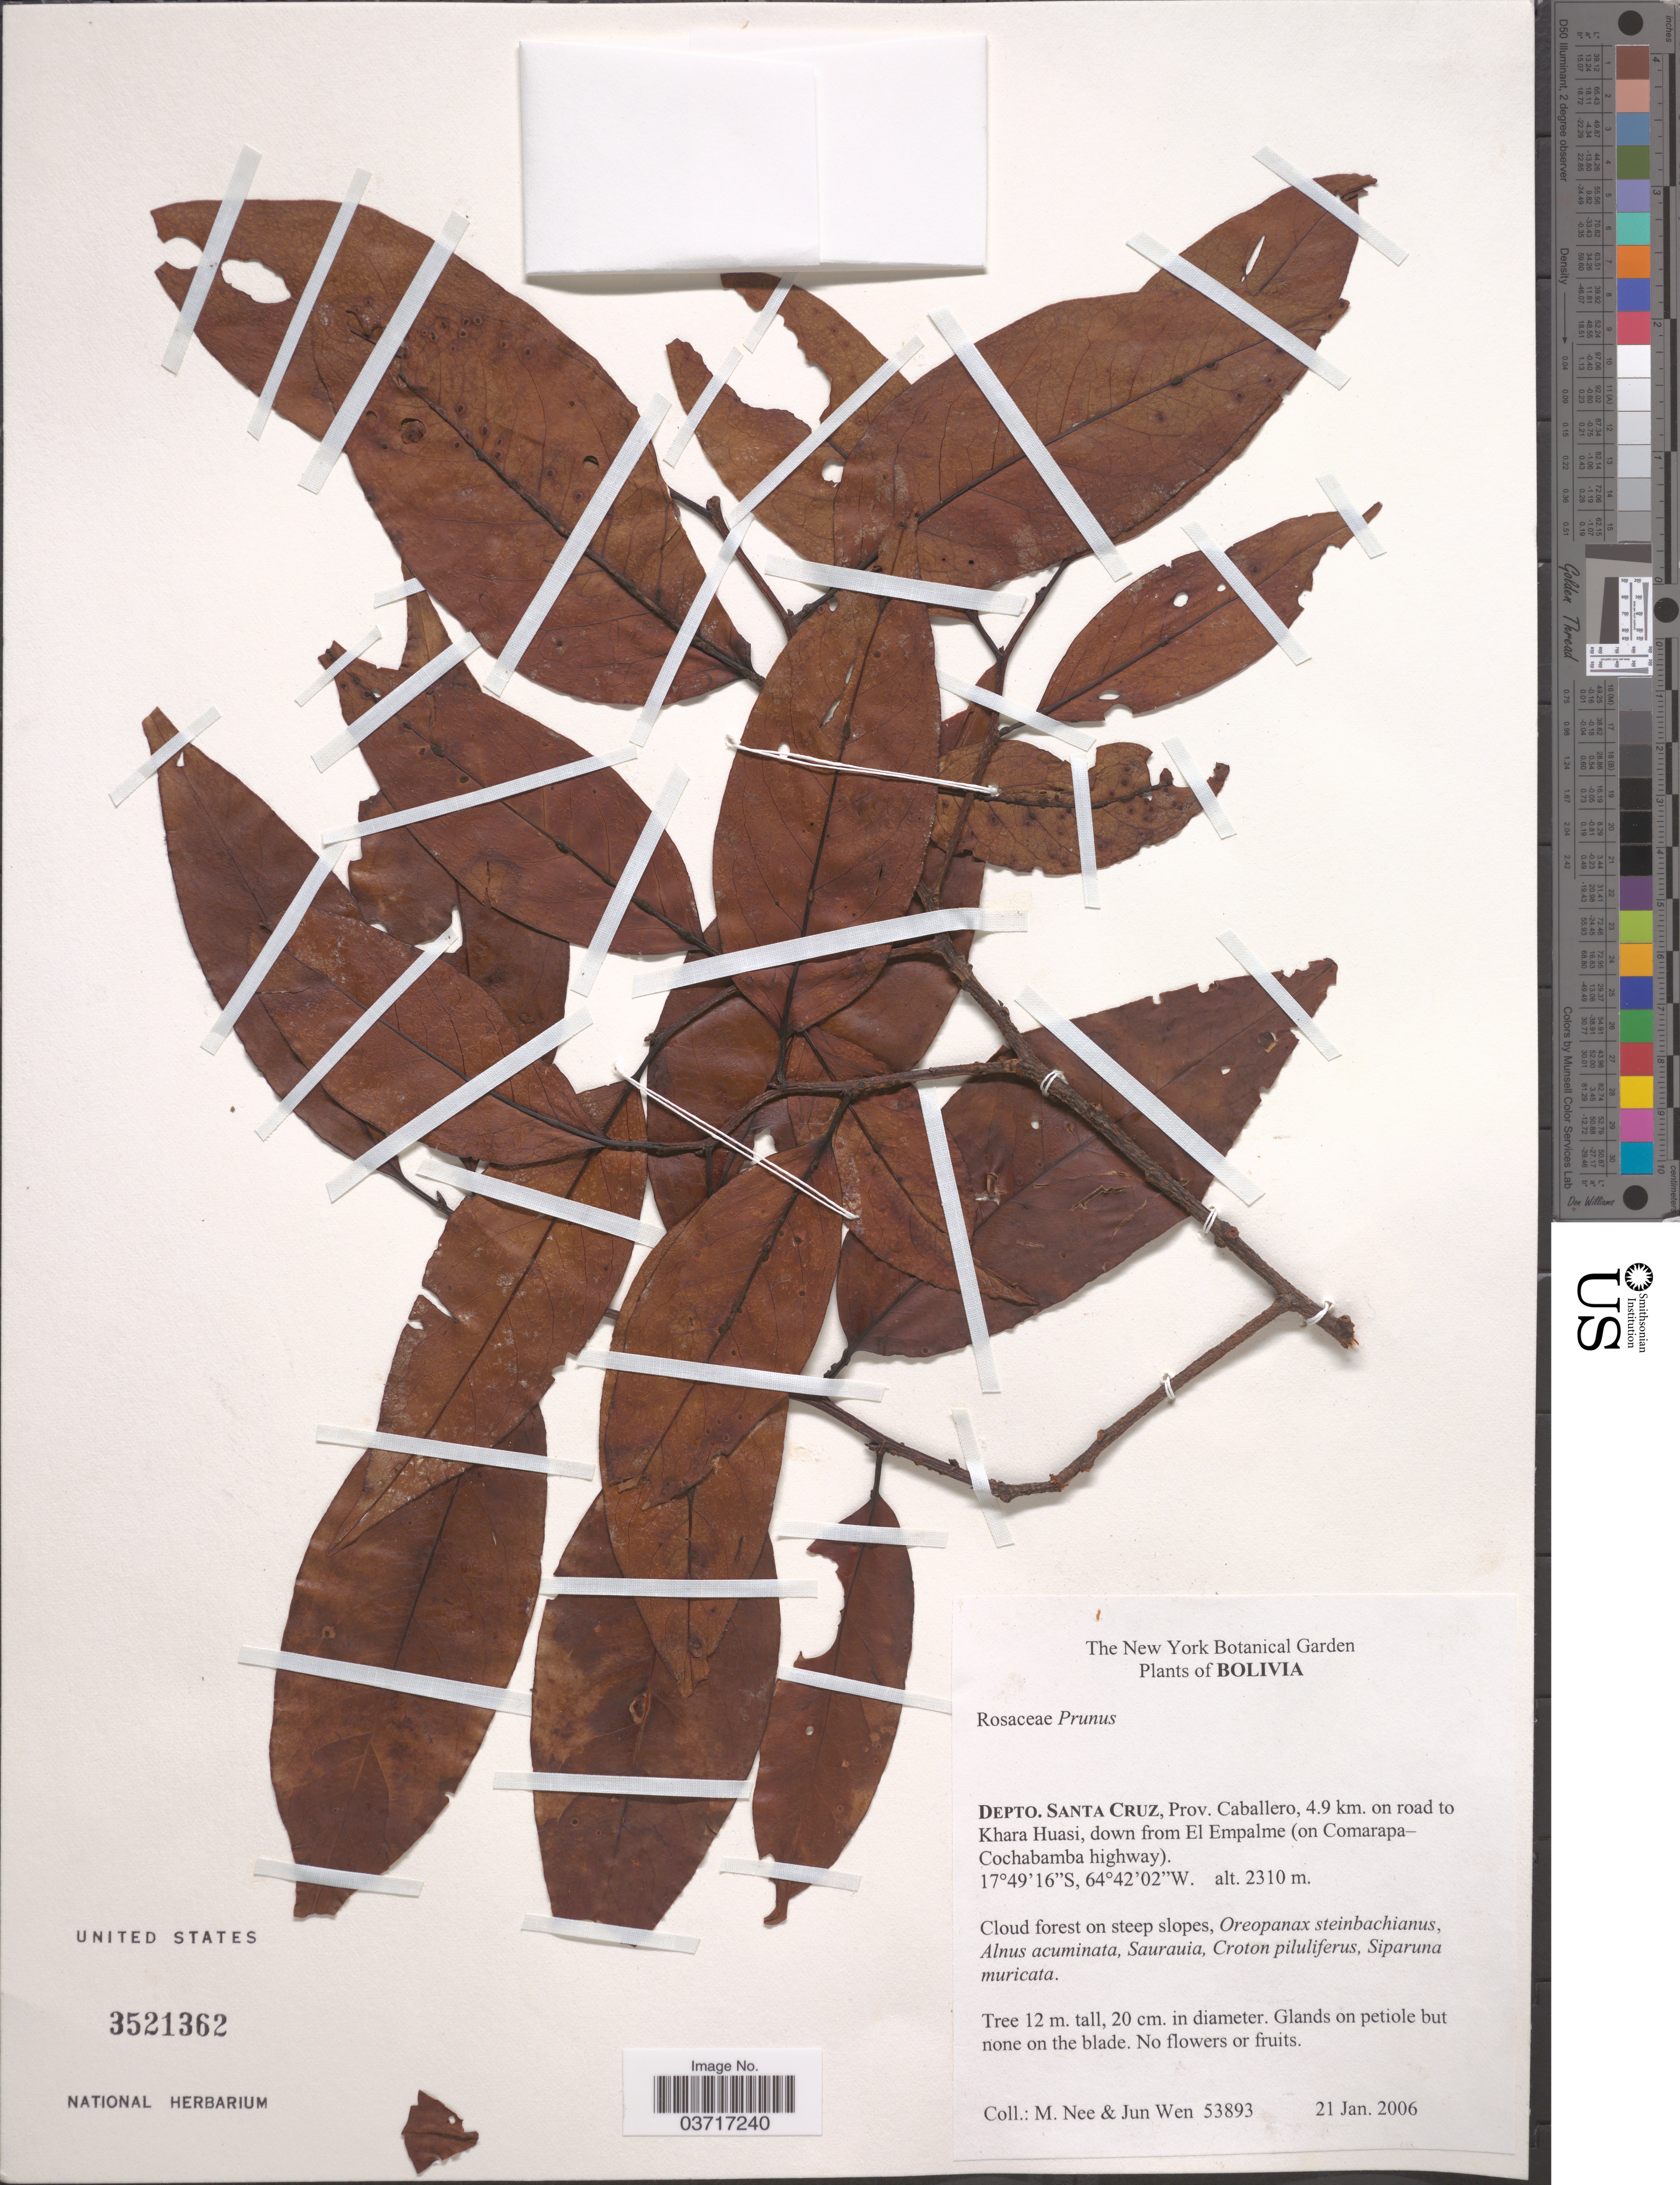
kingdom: Plantae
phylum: Tracheophyta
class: Magnoliopsida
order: Rosales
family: Rosaceae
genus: Prunus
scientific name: Prunus sp.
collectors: M. Nee & J. Wen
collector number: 53893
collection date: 2006-01-21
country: Bolivia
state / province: Santa Cruz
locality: Depto. Santa Cruz, Prov. Caballero, 4.9 km. on road to Khara Huasi, down from El Empalme (on Comarapa-Cochabamba highway).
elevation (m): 2310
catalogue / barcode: US 3521362